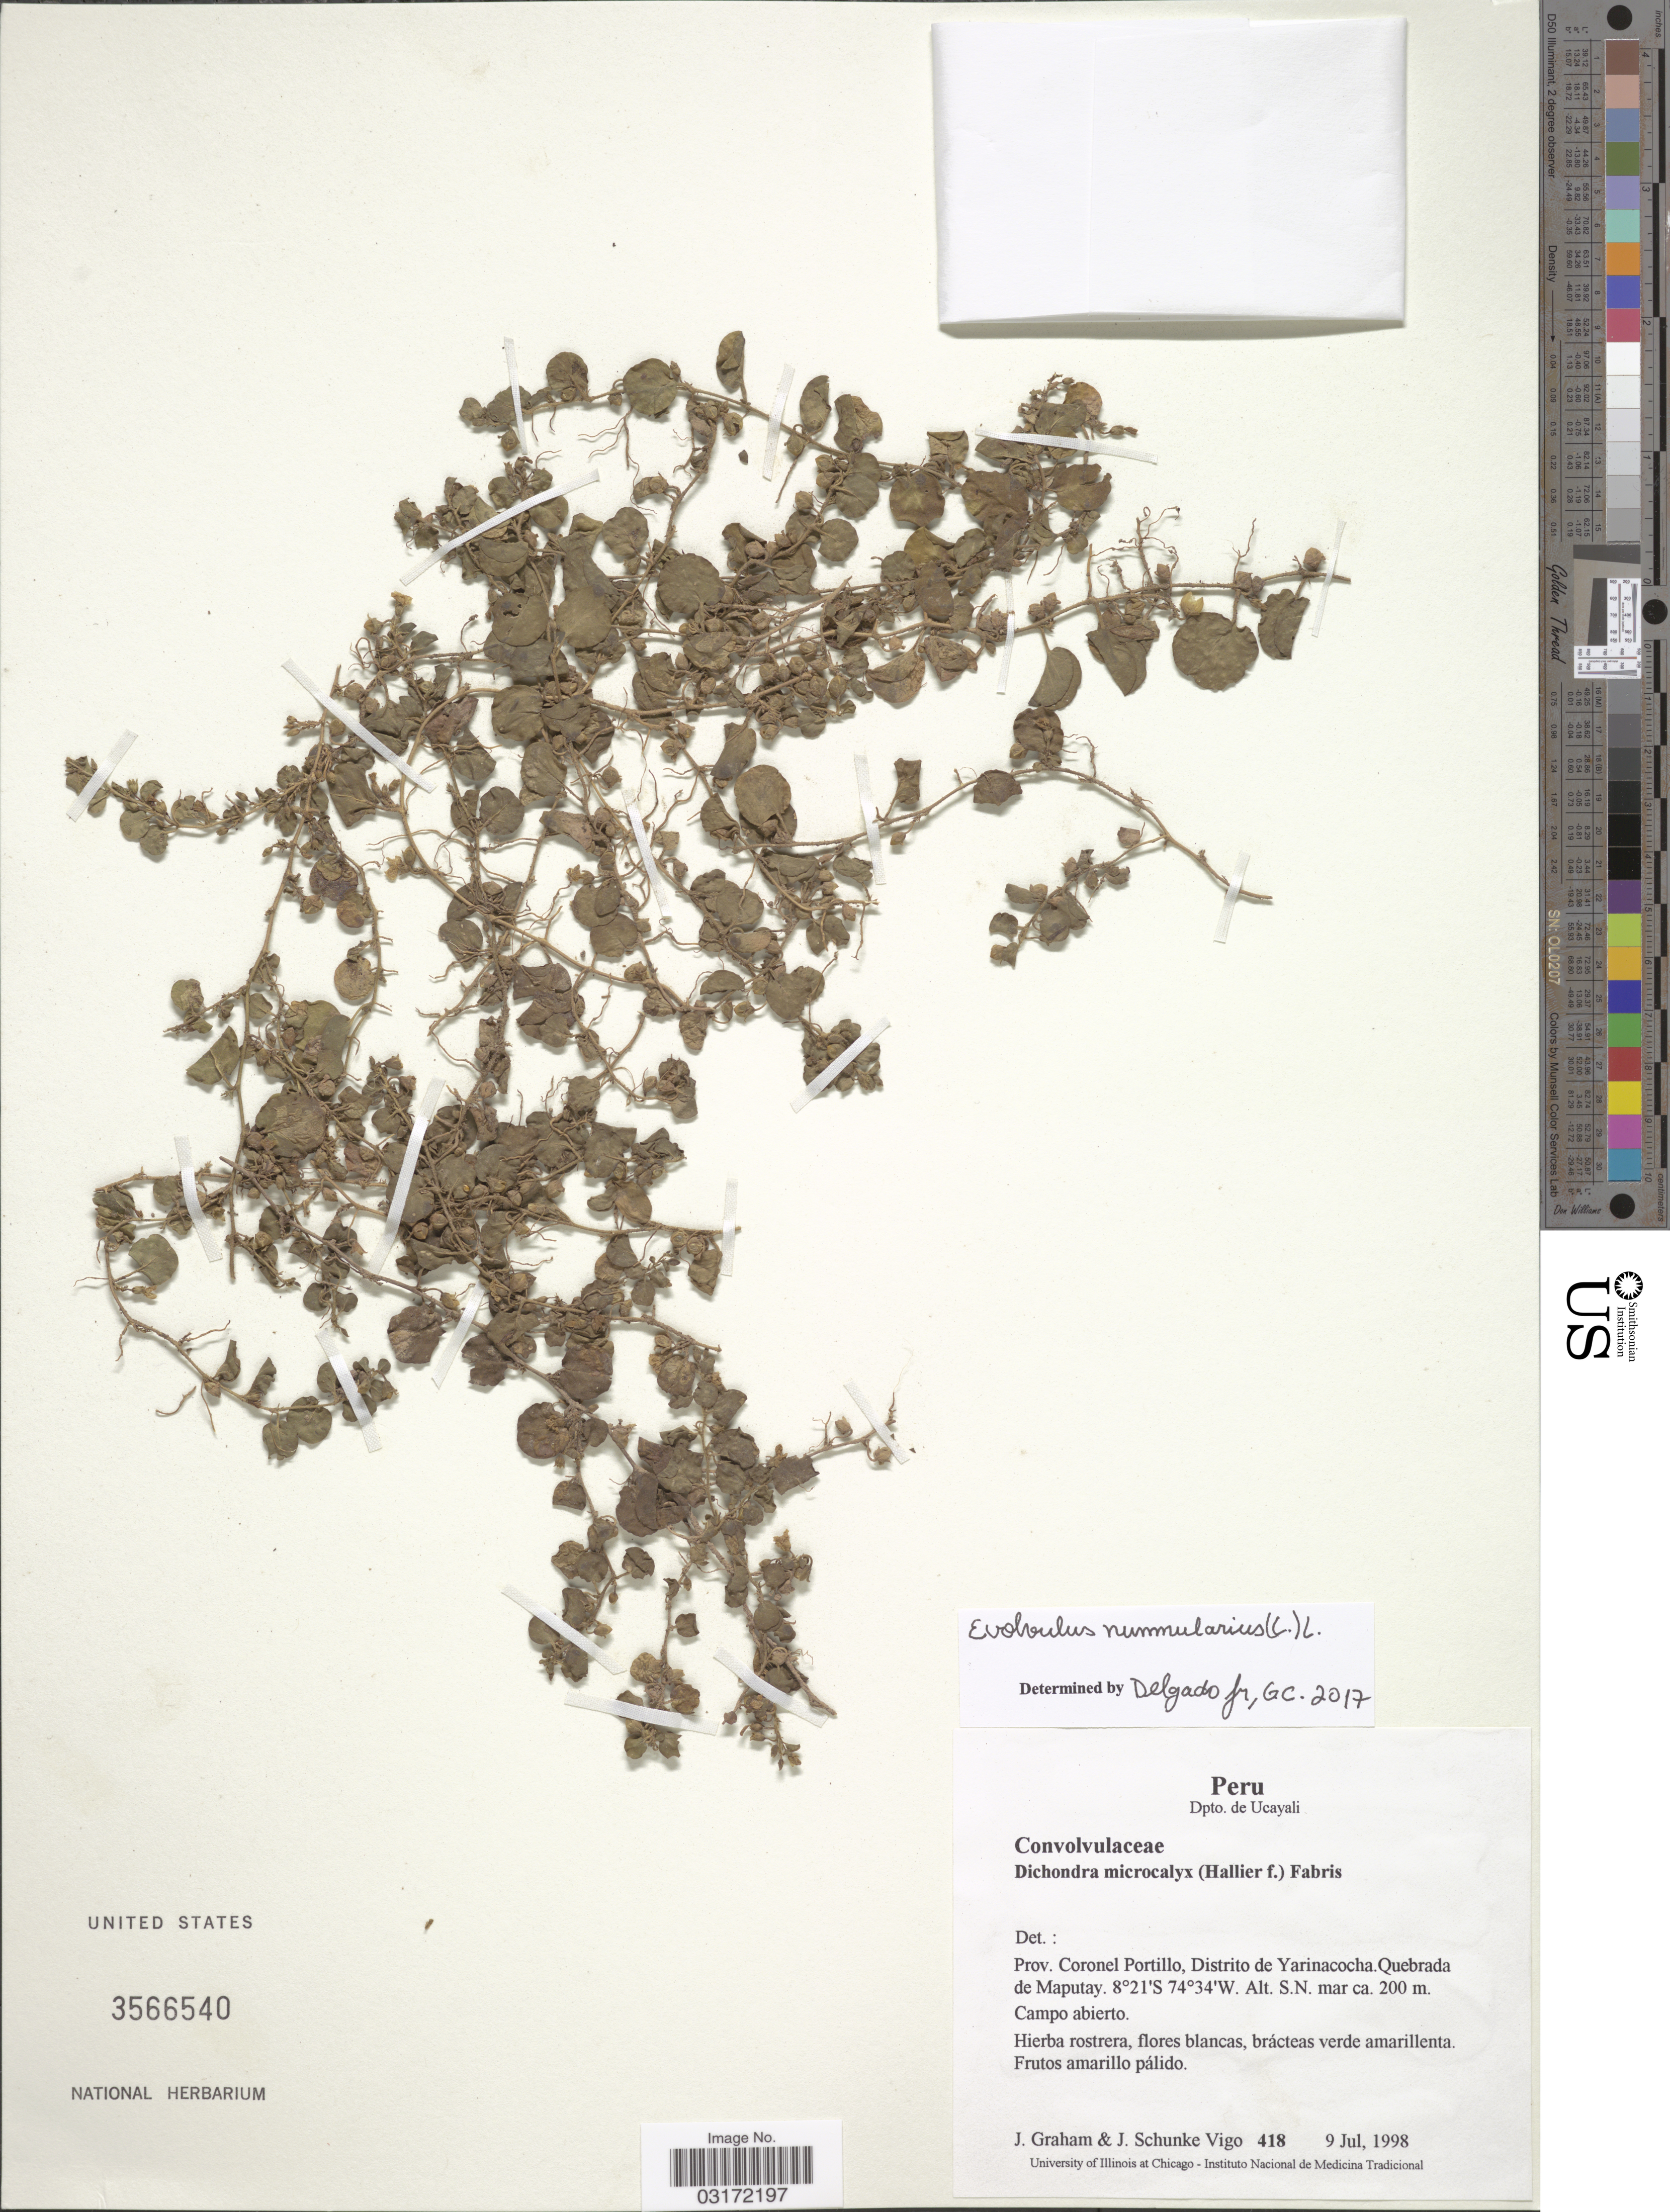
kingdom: Plantae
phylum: Tracheophyta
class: Magnoliopsida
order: Solanales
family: Convolvulaceae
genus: Evolvulus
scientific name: Evolvulus nummularius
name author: (L.) L.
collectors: J. Graham & J. Schunke Vigo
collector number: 418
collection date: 1998-07-09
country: Peru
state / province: Ucayali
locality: Dpto. de Ucayali. Prov. Coronel Portillo, Distrito de Yarinacocha. Quebrada de Maputay.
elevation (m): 200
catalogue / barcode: US 3566540